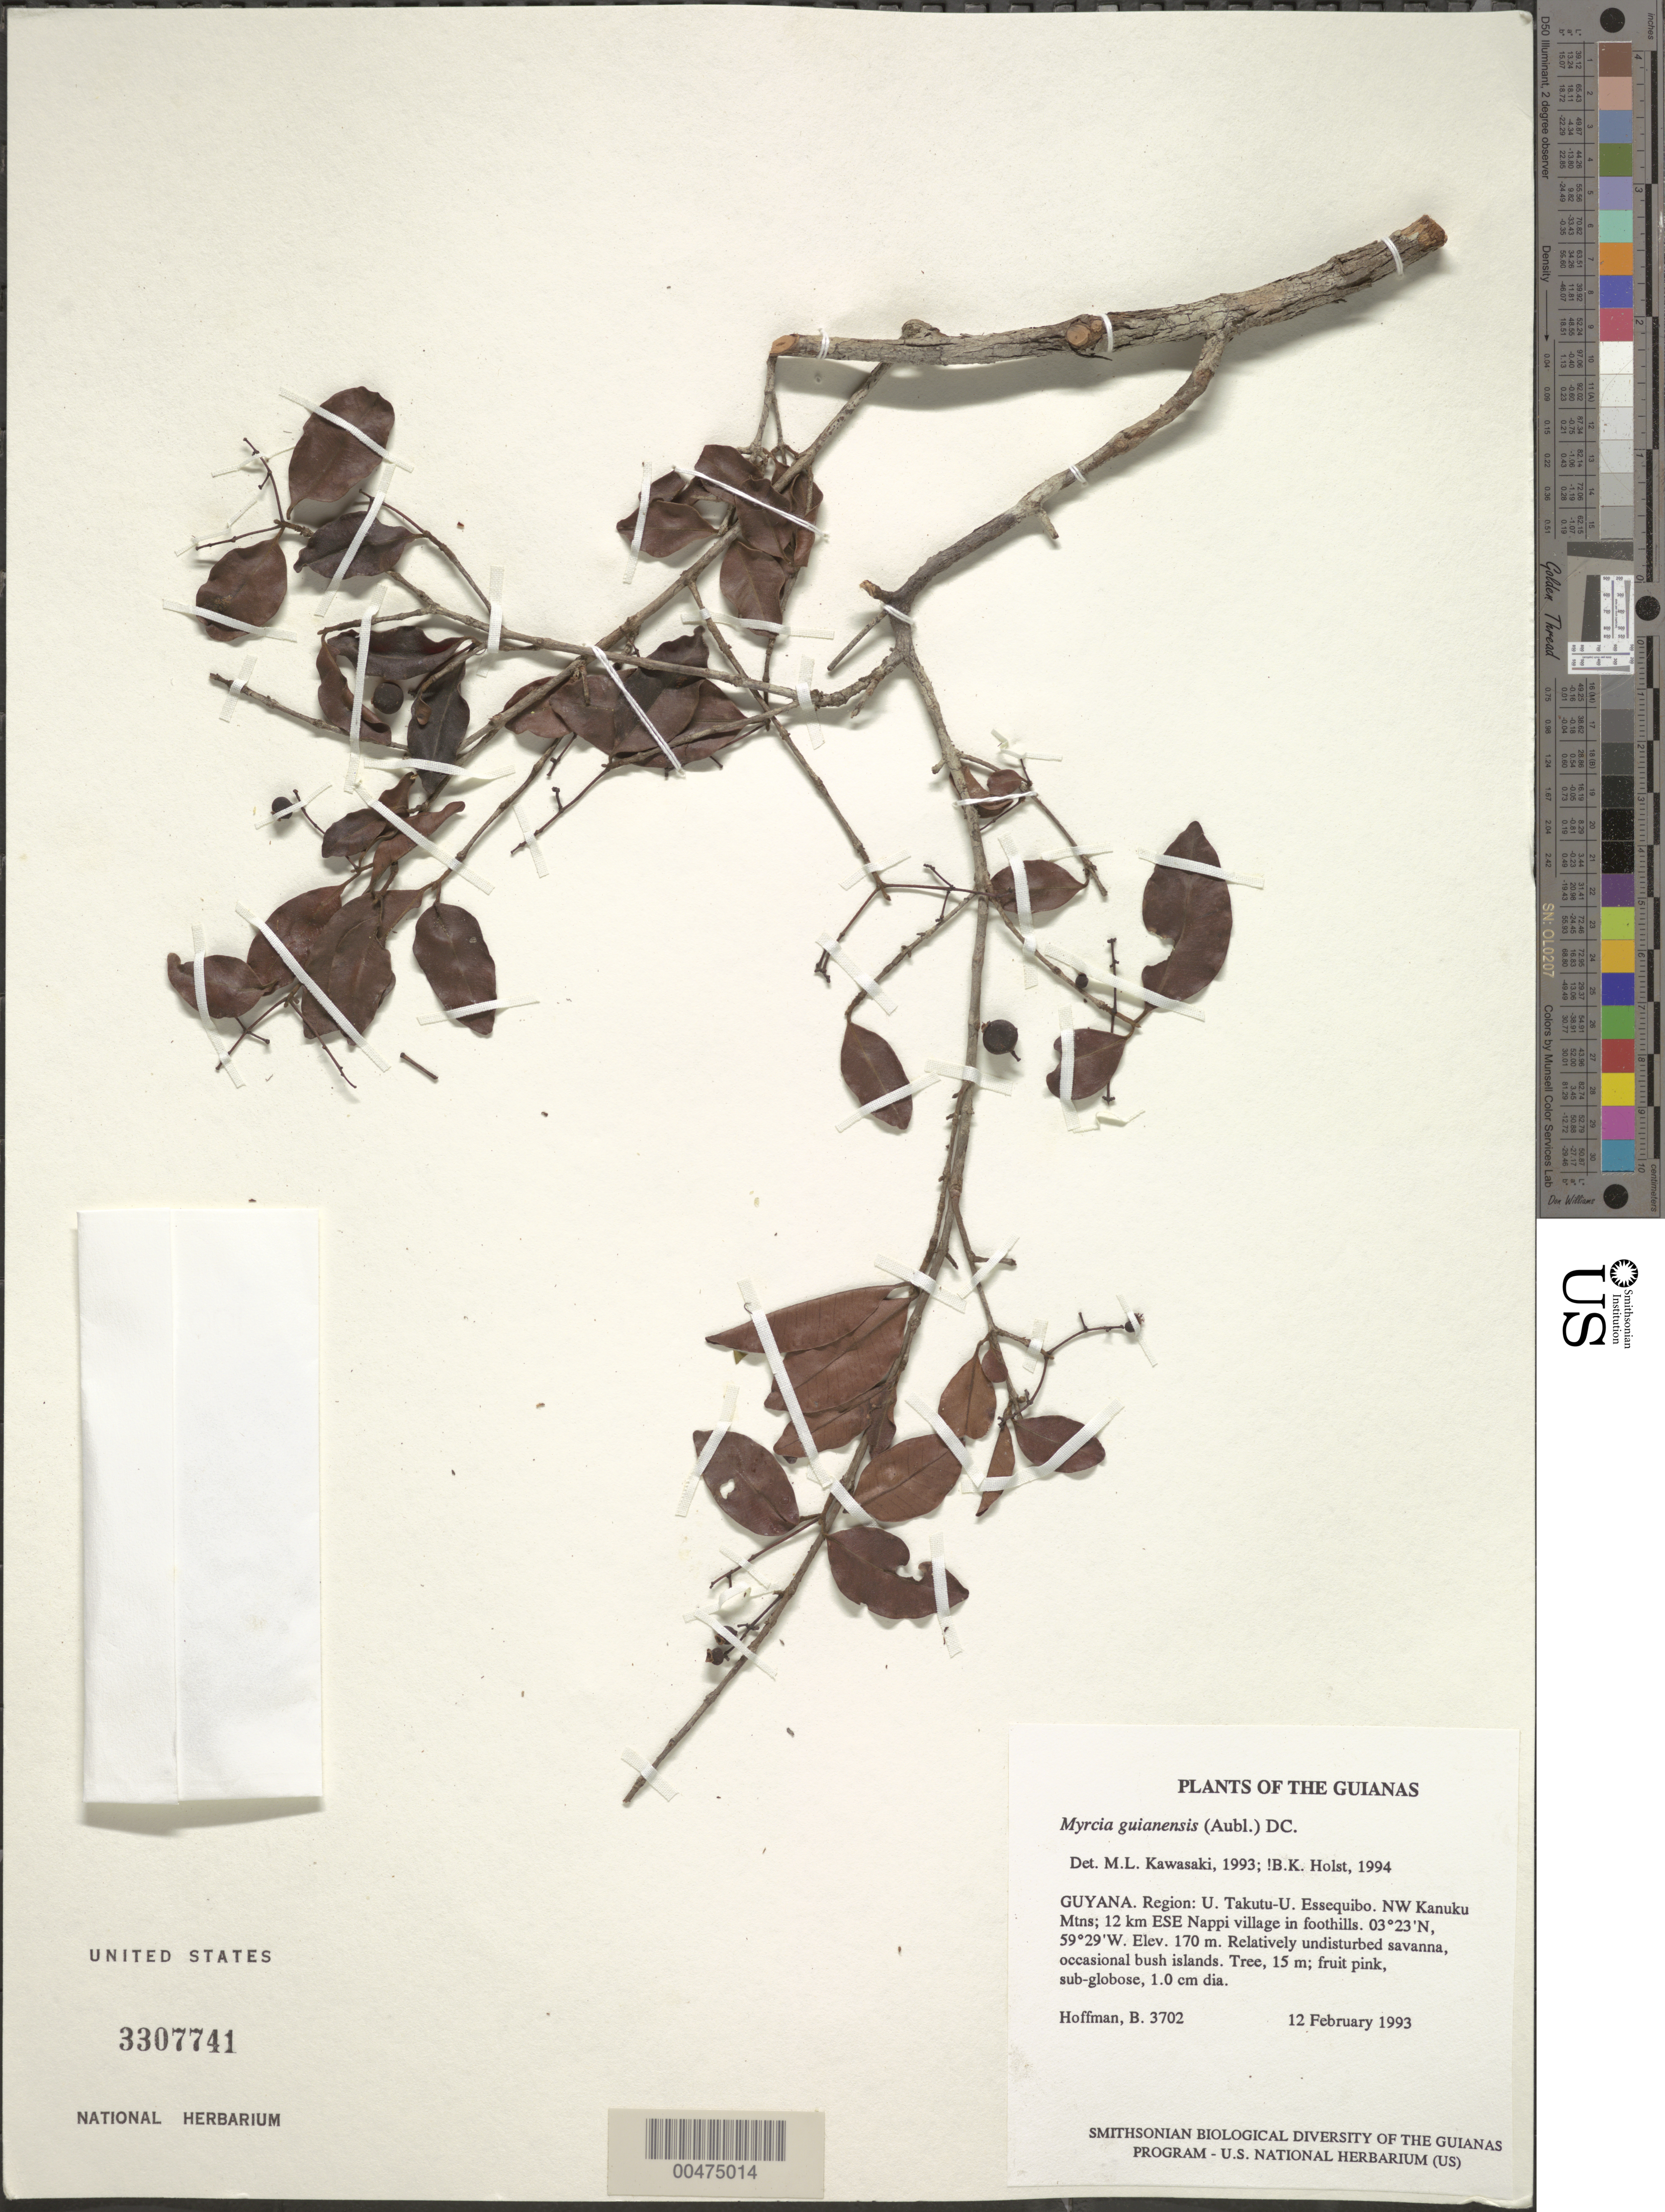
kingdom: Plantae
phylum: Tracheophyta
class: Magnoliopsida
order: Myrtales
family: Myrtaceae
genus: Myrcia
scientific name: Myrcia guianensis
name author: (Aubl.) DC.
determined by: Holst, Bruce K.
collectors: B. Hoffman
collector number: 3702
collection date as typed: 12 February 1993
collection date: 1993-02-12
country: Guyana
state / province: U. Takutu-U. Essequibo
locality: NW Kanuku Mountains; 12 km ESE of Nappi village in foothills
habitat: Relatively undisturbed savanna, occasional bush islands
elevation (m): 170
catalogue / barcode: US 3307741